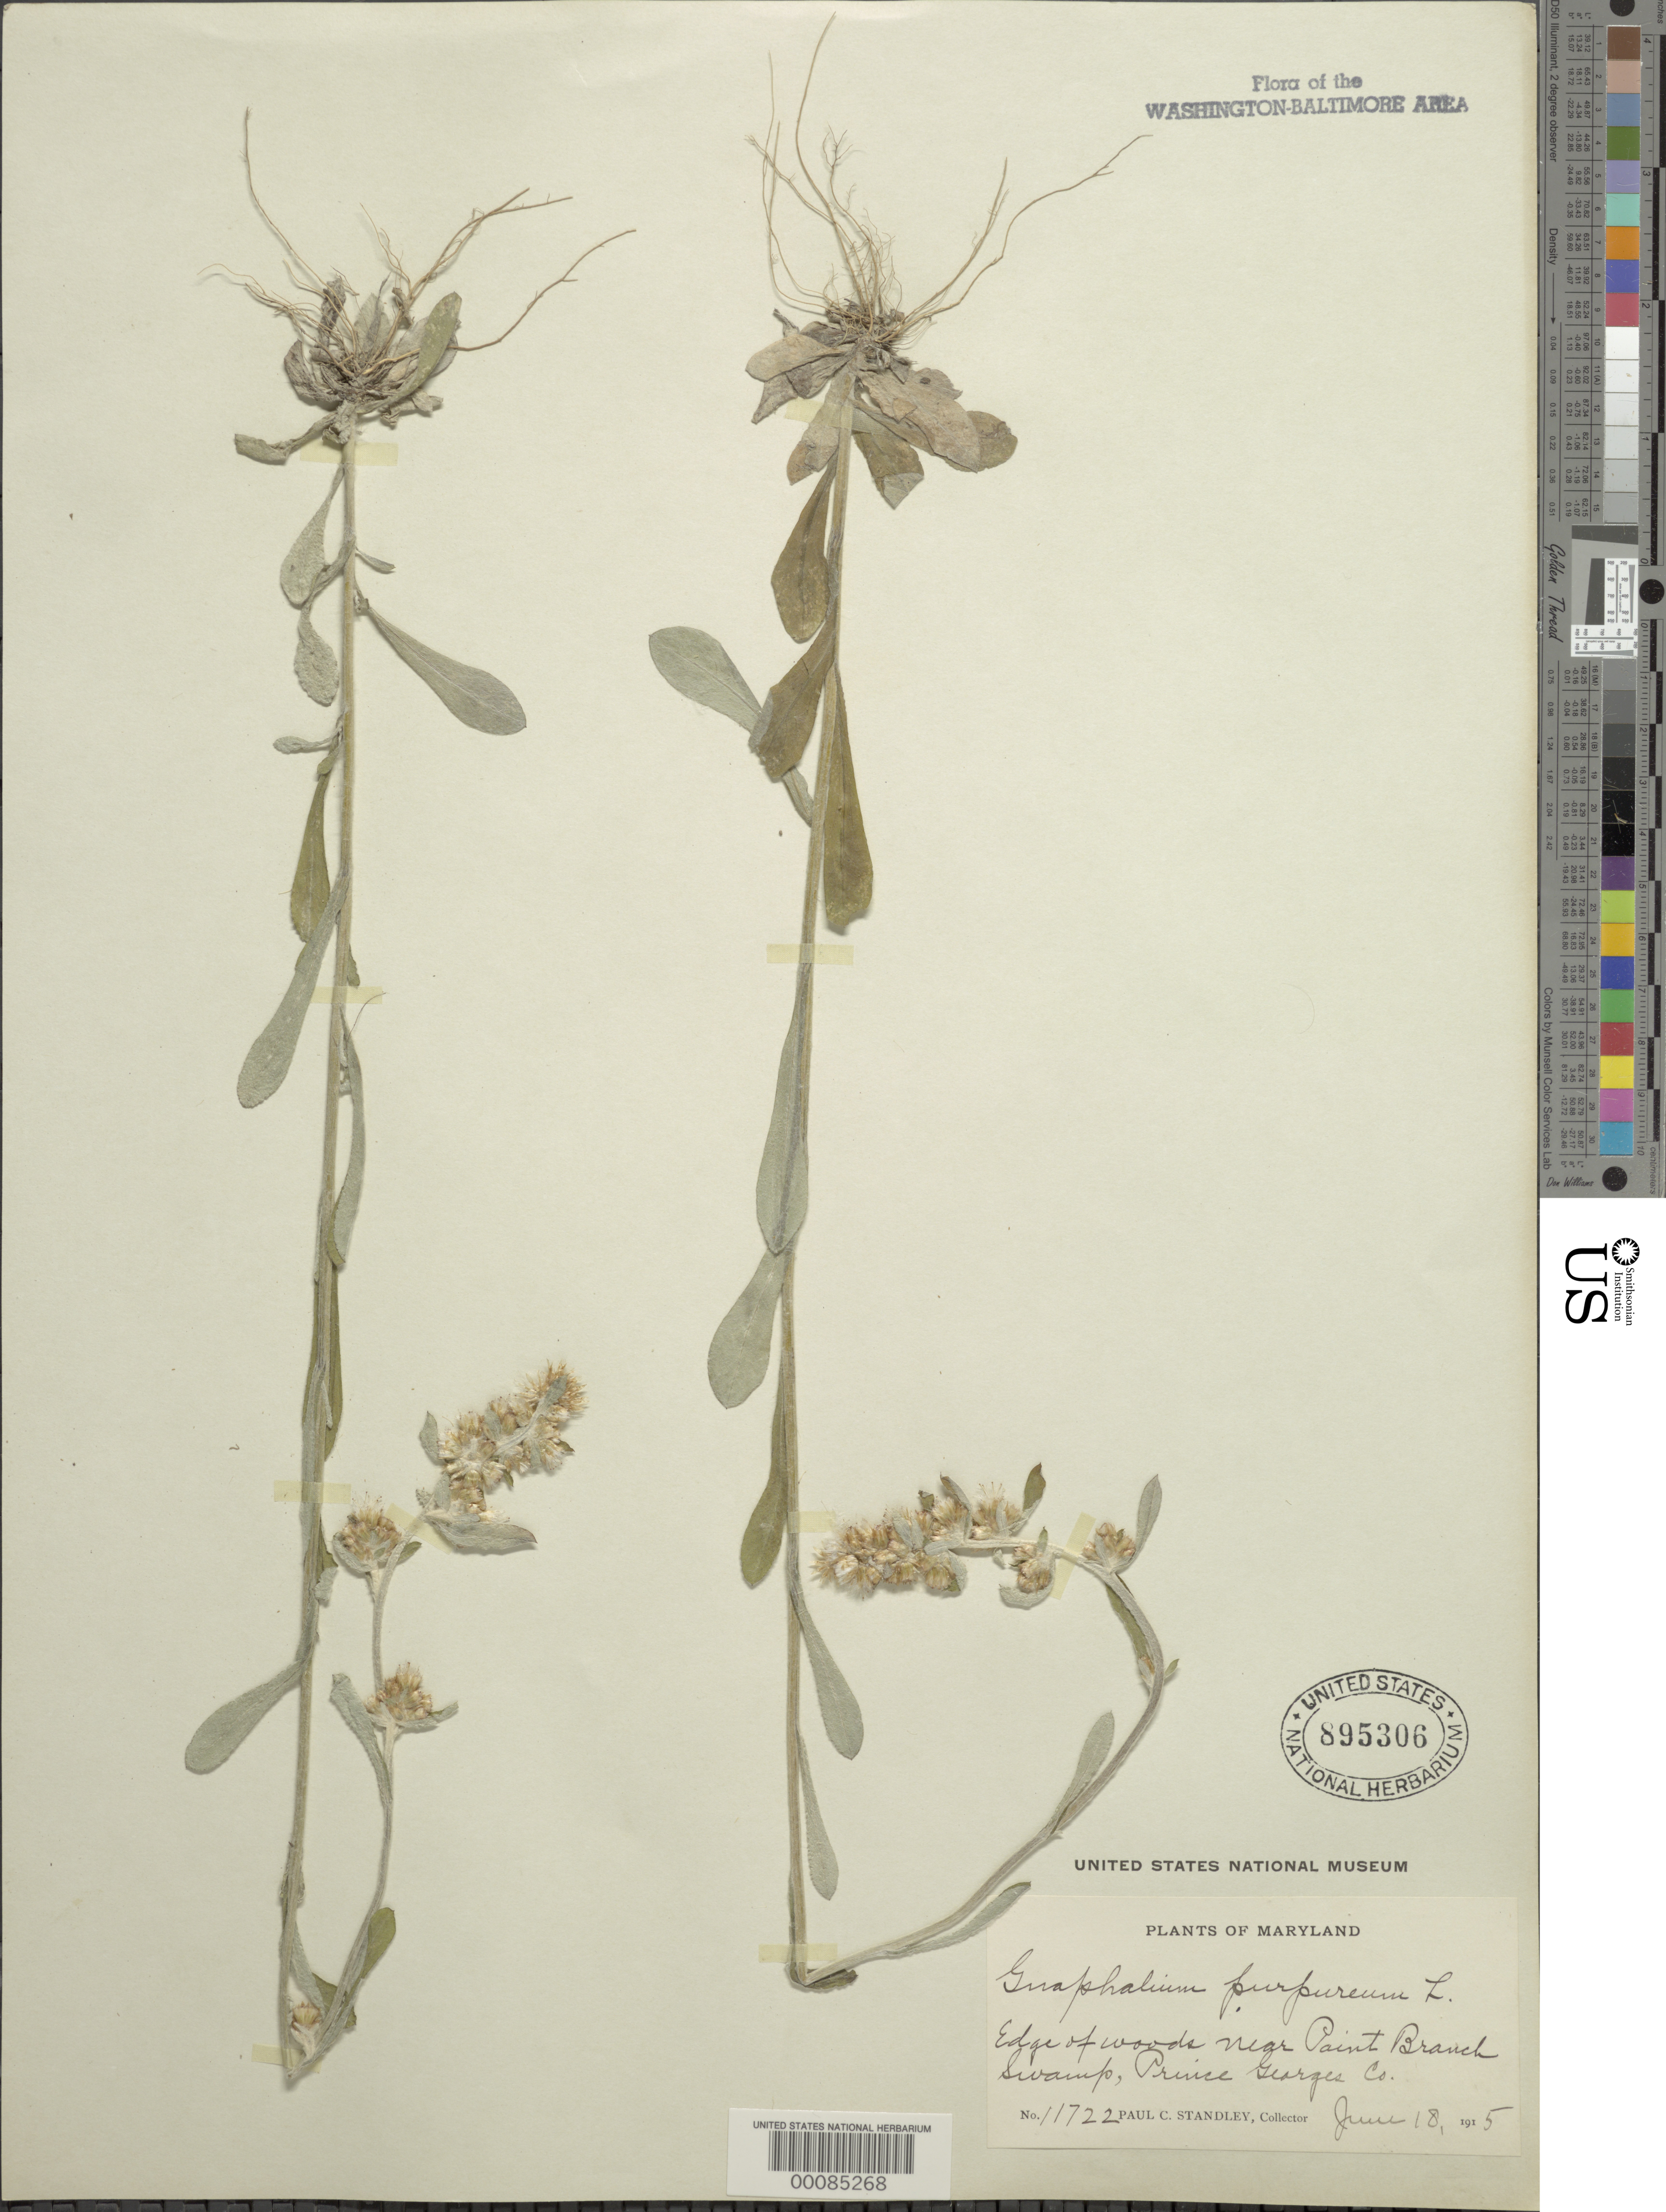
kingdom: Plantae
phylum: Tracheophyta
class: Magnoliopsida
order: Asterales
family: Asteraceae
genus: Gamochaeta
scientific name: Gamochaeta purpurea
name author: (L.) Cabrera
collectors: P. C. Standley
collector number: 11722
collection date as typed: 18 Jun 1915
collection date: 1915-06-18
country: United States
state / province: Maryland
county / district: Prince George's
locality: Paint Branch Swamp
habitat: Edge of woods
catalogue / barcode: US 895306